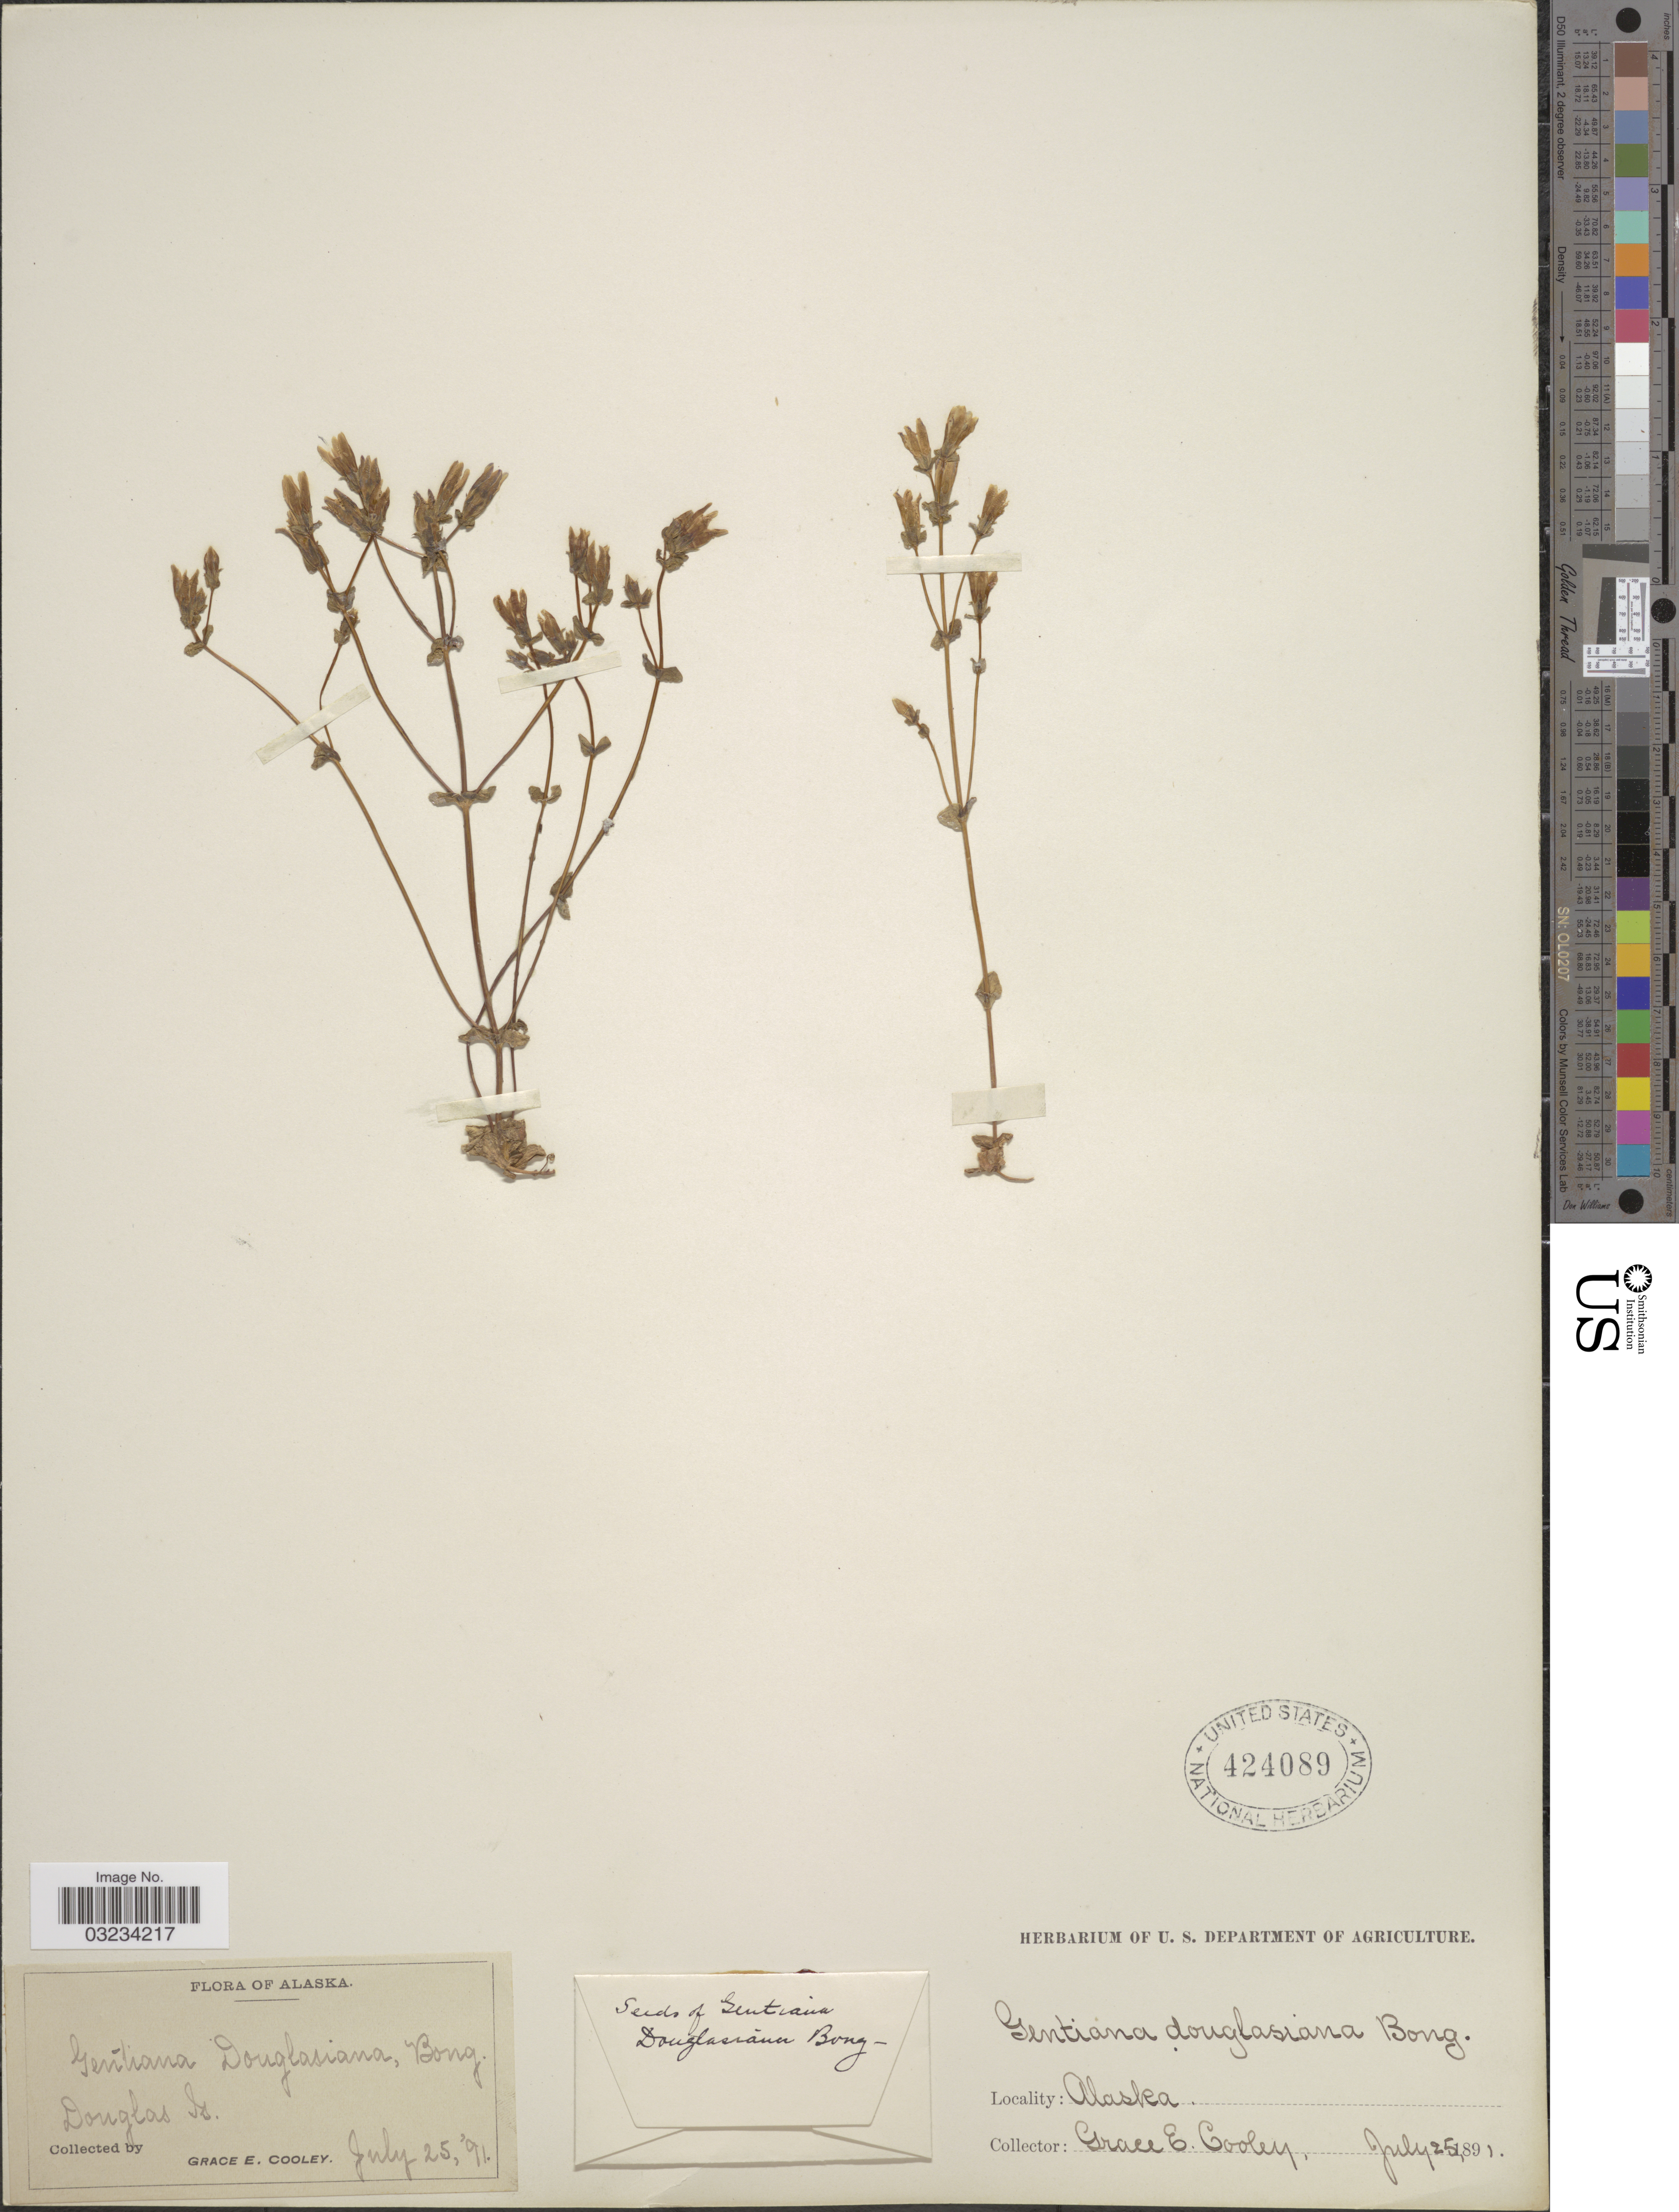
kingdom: Plantae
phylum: Tracheophyta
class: Magnoliopsida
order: Gentianales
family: Gentianaceae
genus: Gentiana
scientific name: Gentiana douglasiana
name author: Bong.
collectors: G. E. Cooley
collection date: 1891-07-25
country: United States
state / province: Alaska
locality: Douglas Is.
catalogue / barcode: US 424089